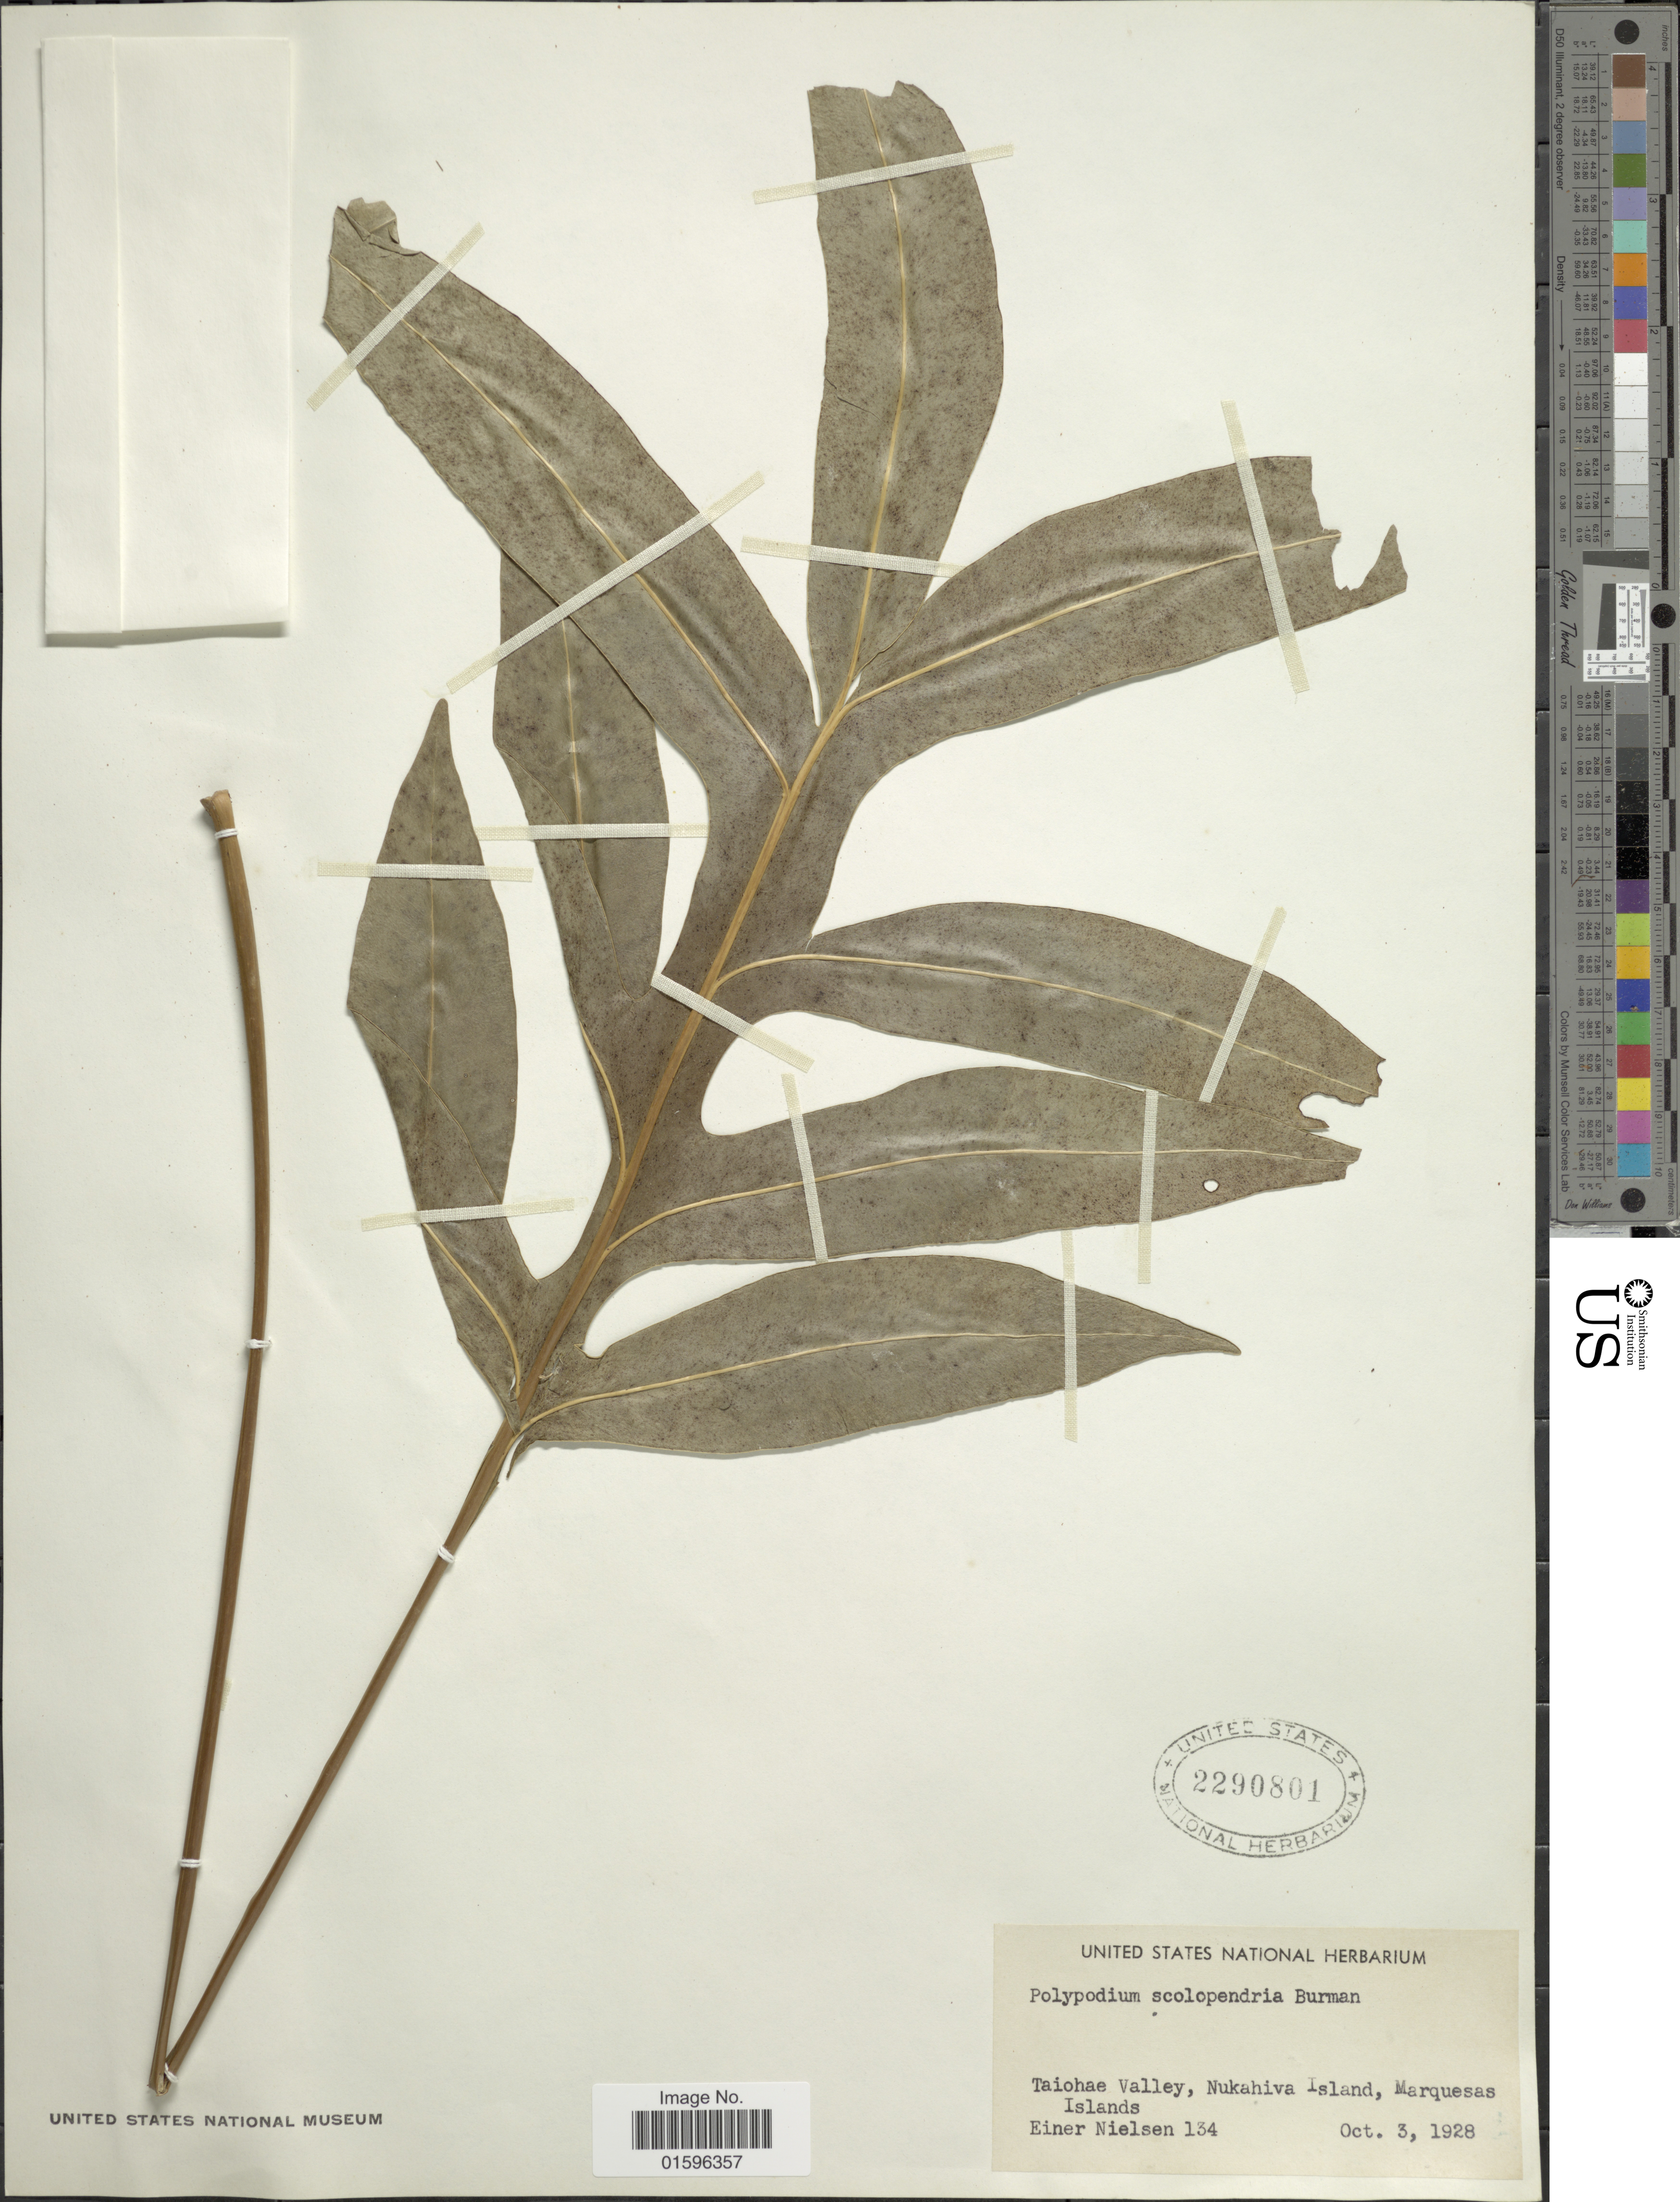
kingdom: Plantae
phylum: Tracheophyta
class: Polypodiopsida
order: Polypodiales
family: Polypodiaceae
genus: Polypodium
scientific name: Polypodium scolopendria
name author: Burm. f.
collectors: E. Nielsen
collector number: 134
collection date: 1928-10-03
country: French Polynesia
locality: Taiohae Valley, Nukahiva Island, Marquesas Islands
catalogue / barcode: US 2290801